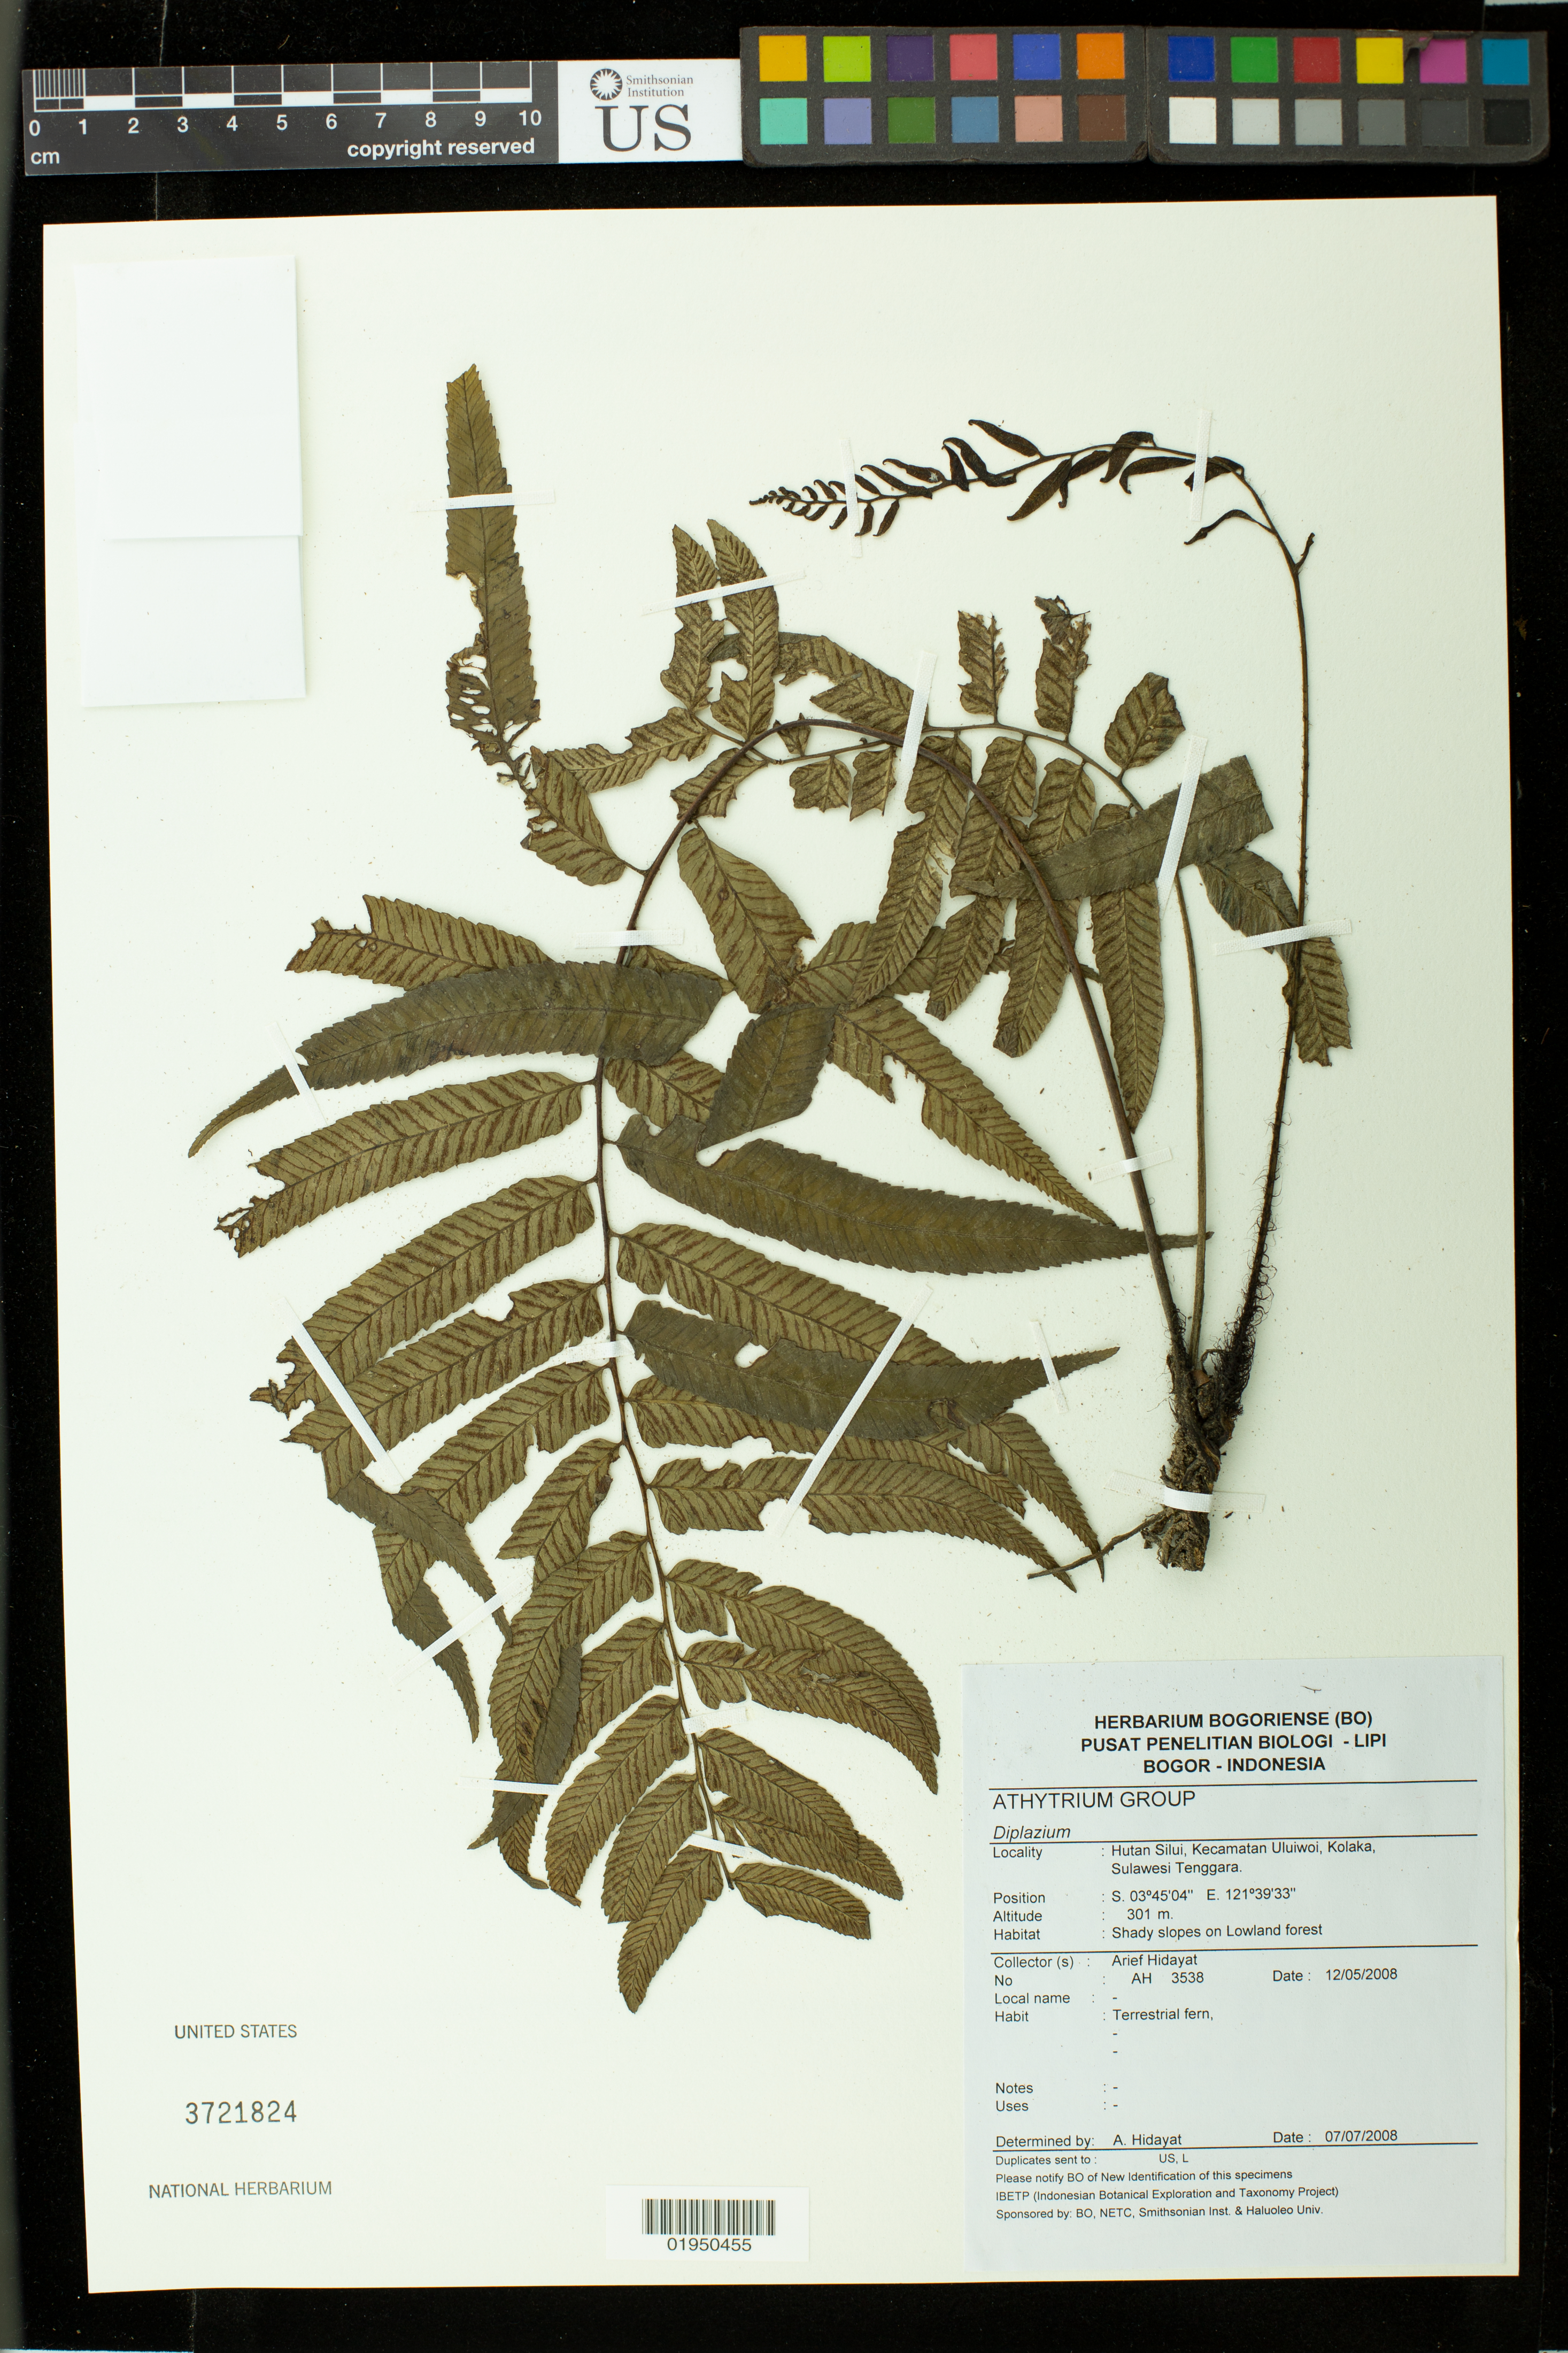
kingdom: Plantae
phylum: Tracheophyta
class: Polypodiopsida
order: Polypodiales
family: Athyriaceae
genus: Diplazium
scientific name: Diplazium sp.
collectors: A. Hidayat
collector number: AH 3538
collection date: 2008-05-12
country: Indonesia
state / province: Sulawesi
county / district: Sulawesi Tenggara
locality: Hutan Silui, Kecamatan Uluiwoi, Kolaka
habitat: Shady slopes on Lowland forest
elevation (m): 242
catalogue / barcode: US 3721824